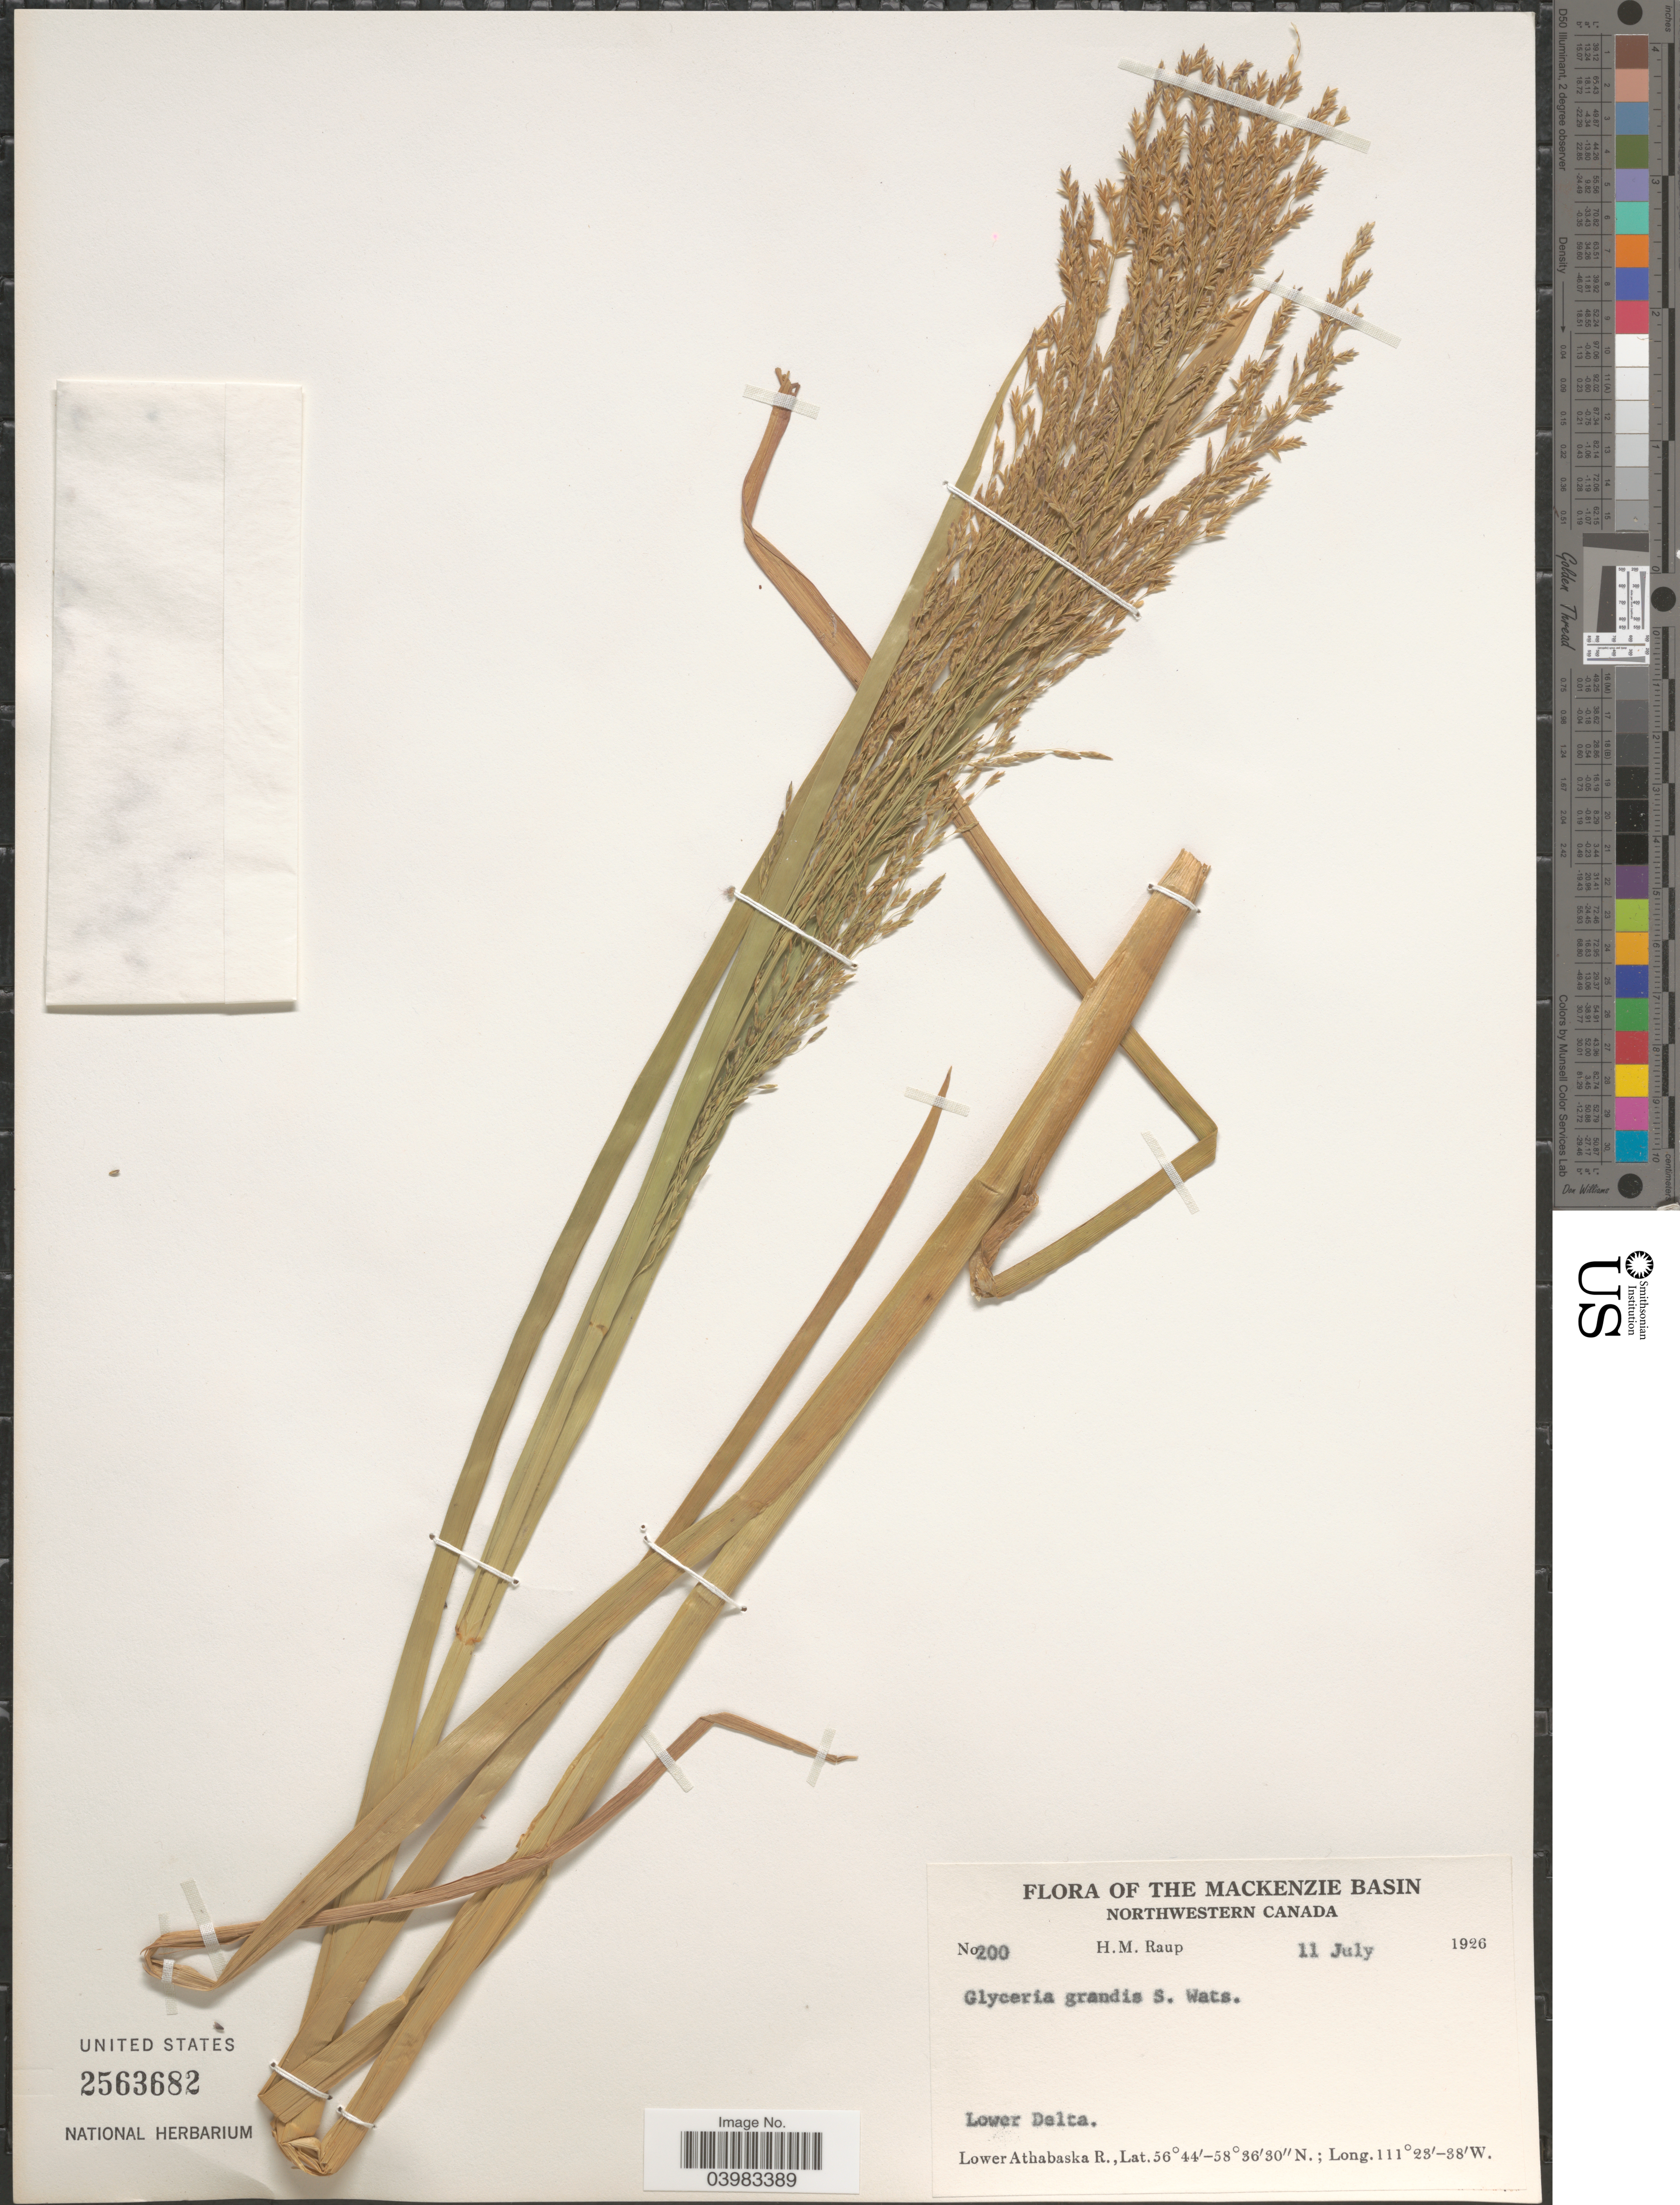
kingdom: Plantae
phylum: Tracheophyta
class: Liliopsida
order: Poales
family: Poaceae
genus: Glyceria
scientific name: Glyceria grandis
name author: S. Watson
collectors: H. Raup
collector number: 200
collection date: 1926-07-11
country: Canada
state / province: Saskatchewan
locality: The Mackenzie Basin. Northwestern Canada. Lower Delta. Lower Athabaska R.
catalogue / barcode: US 2563682